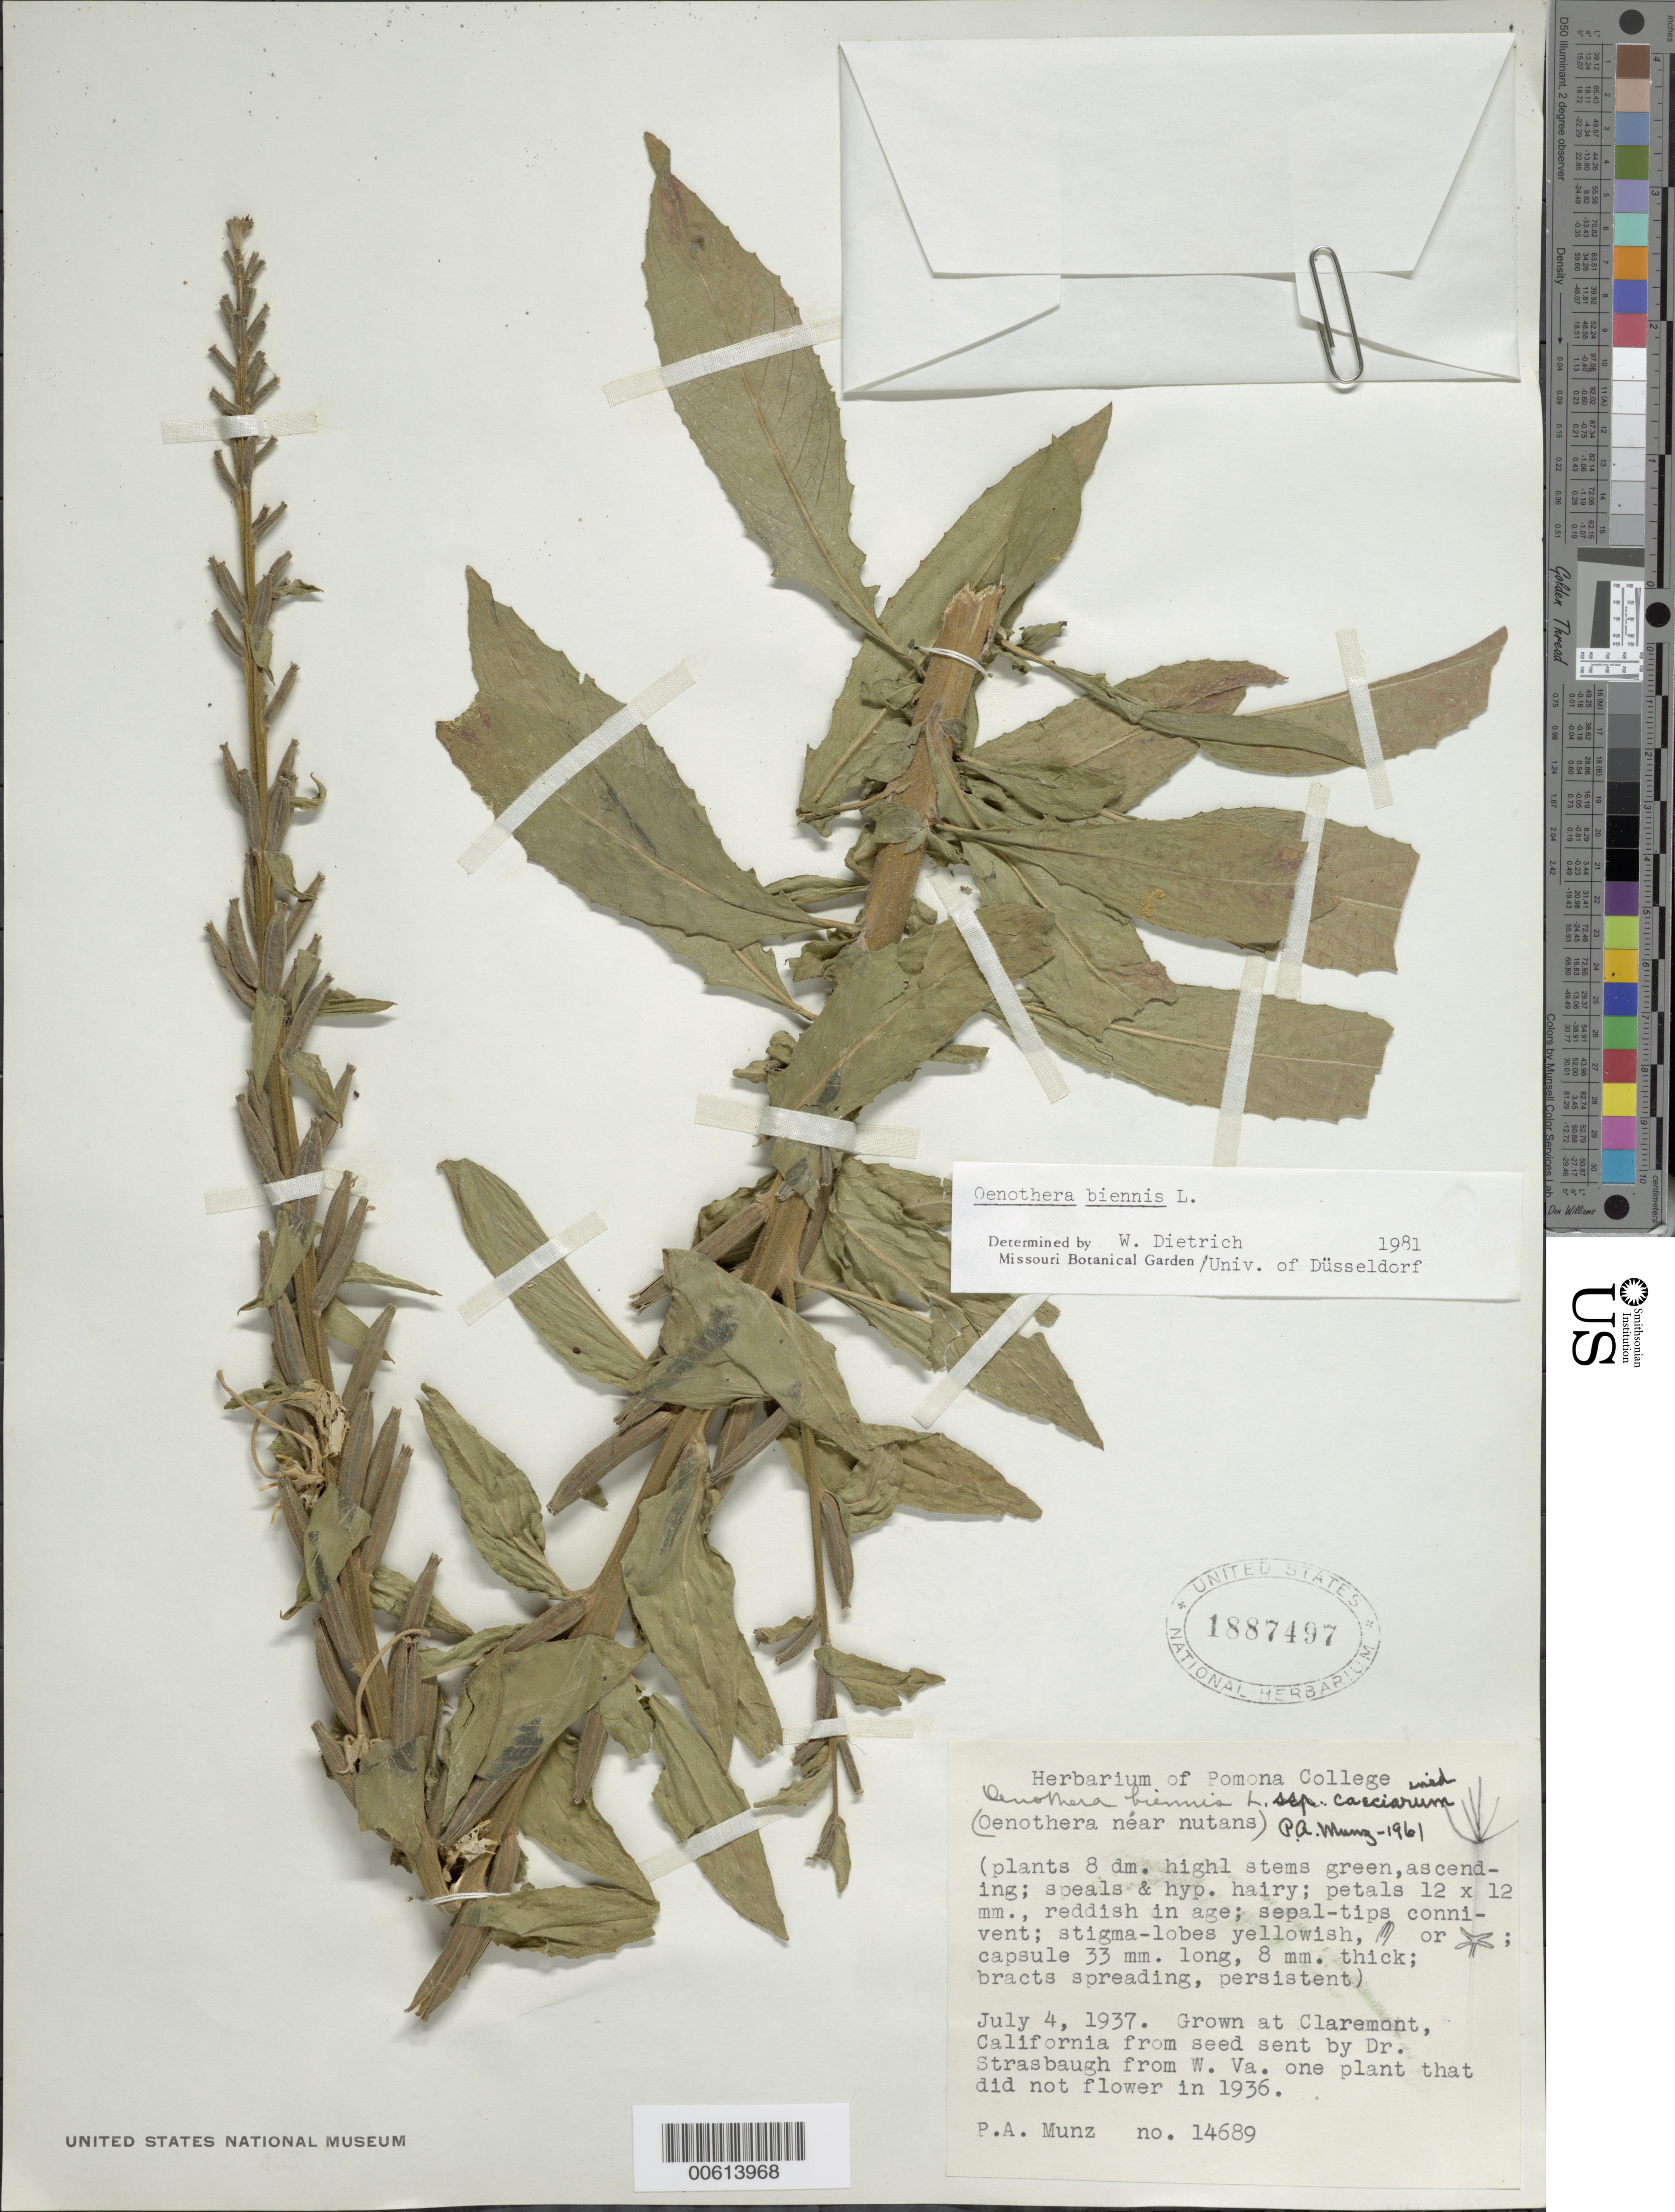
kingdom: Plantae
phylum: Tracheophyta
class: Magnoliopsida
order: Myrtales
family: Onagraceae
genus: Oenothera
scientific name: Oenothera biennis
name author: L.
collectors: P. A. Munz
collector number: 14689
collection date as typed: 04 Jul 1937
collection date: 1937-07-04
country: United States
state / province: California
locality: Claremont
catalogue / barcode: US 1887497